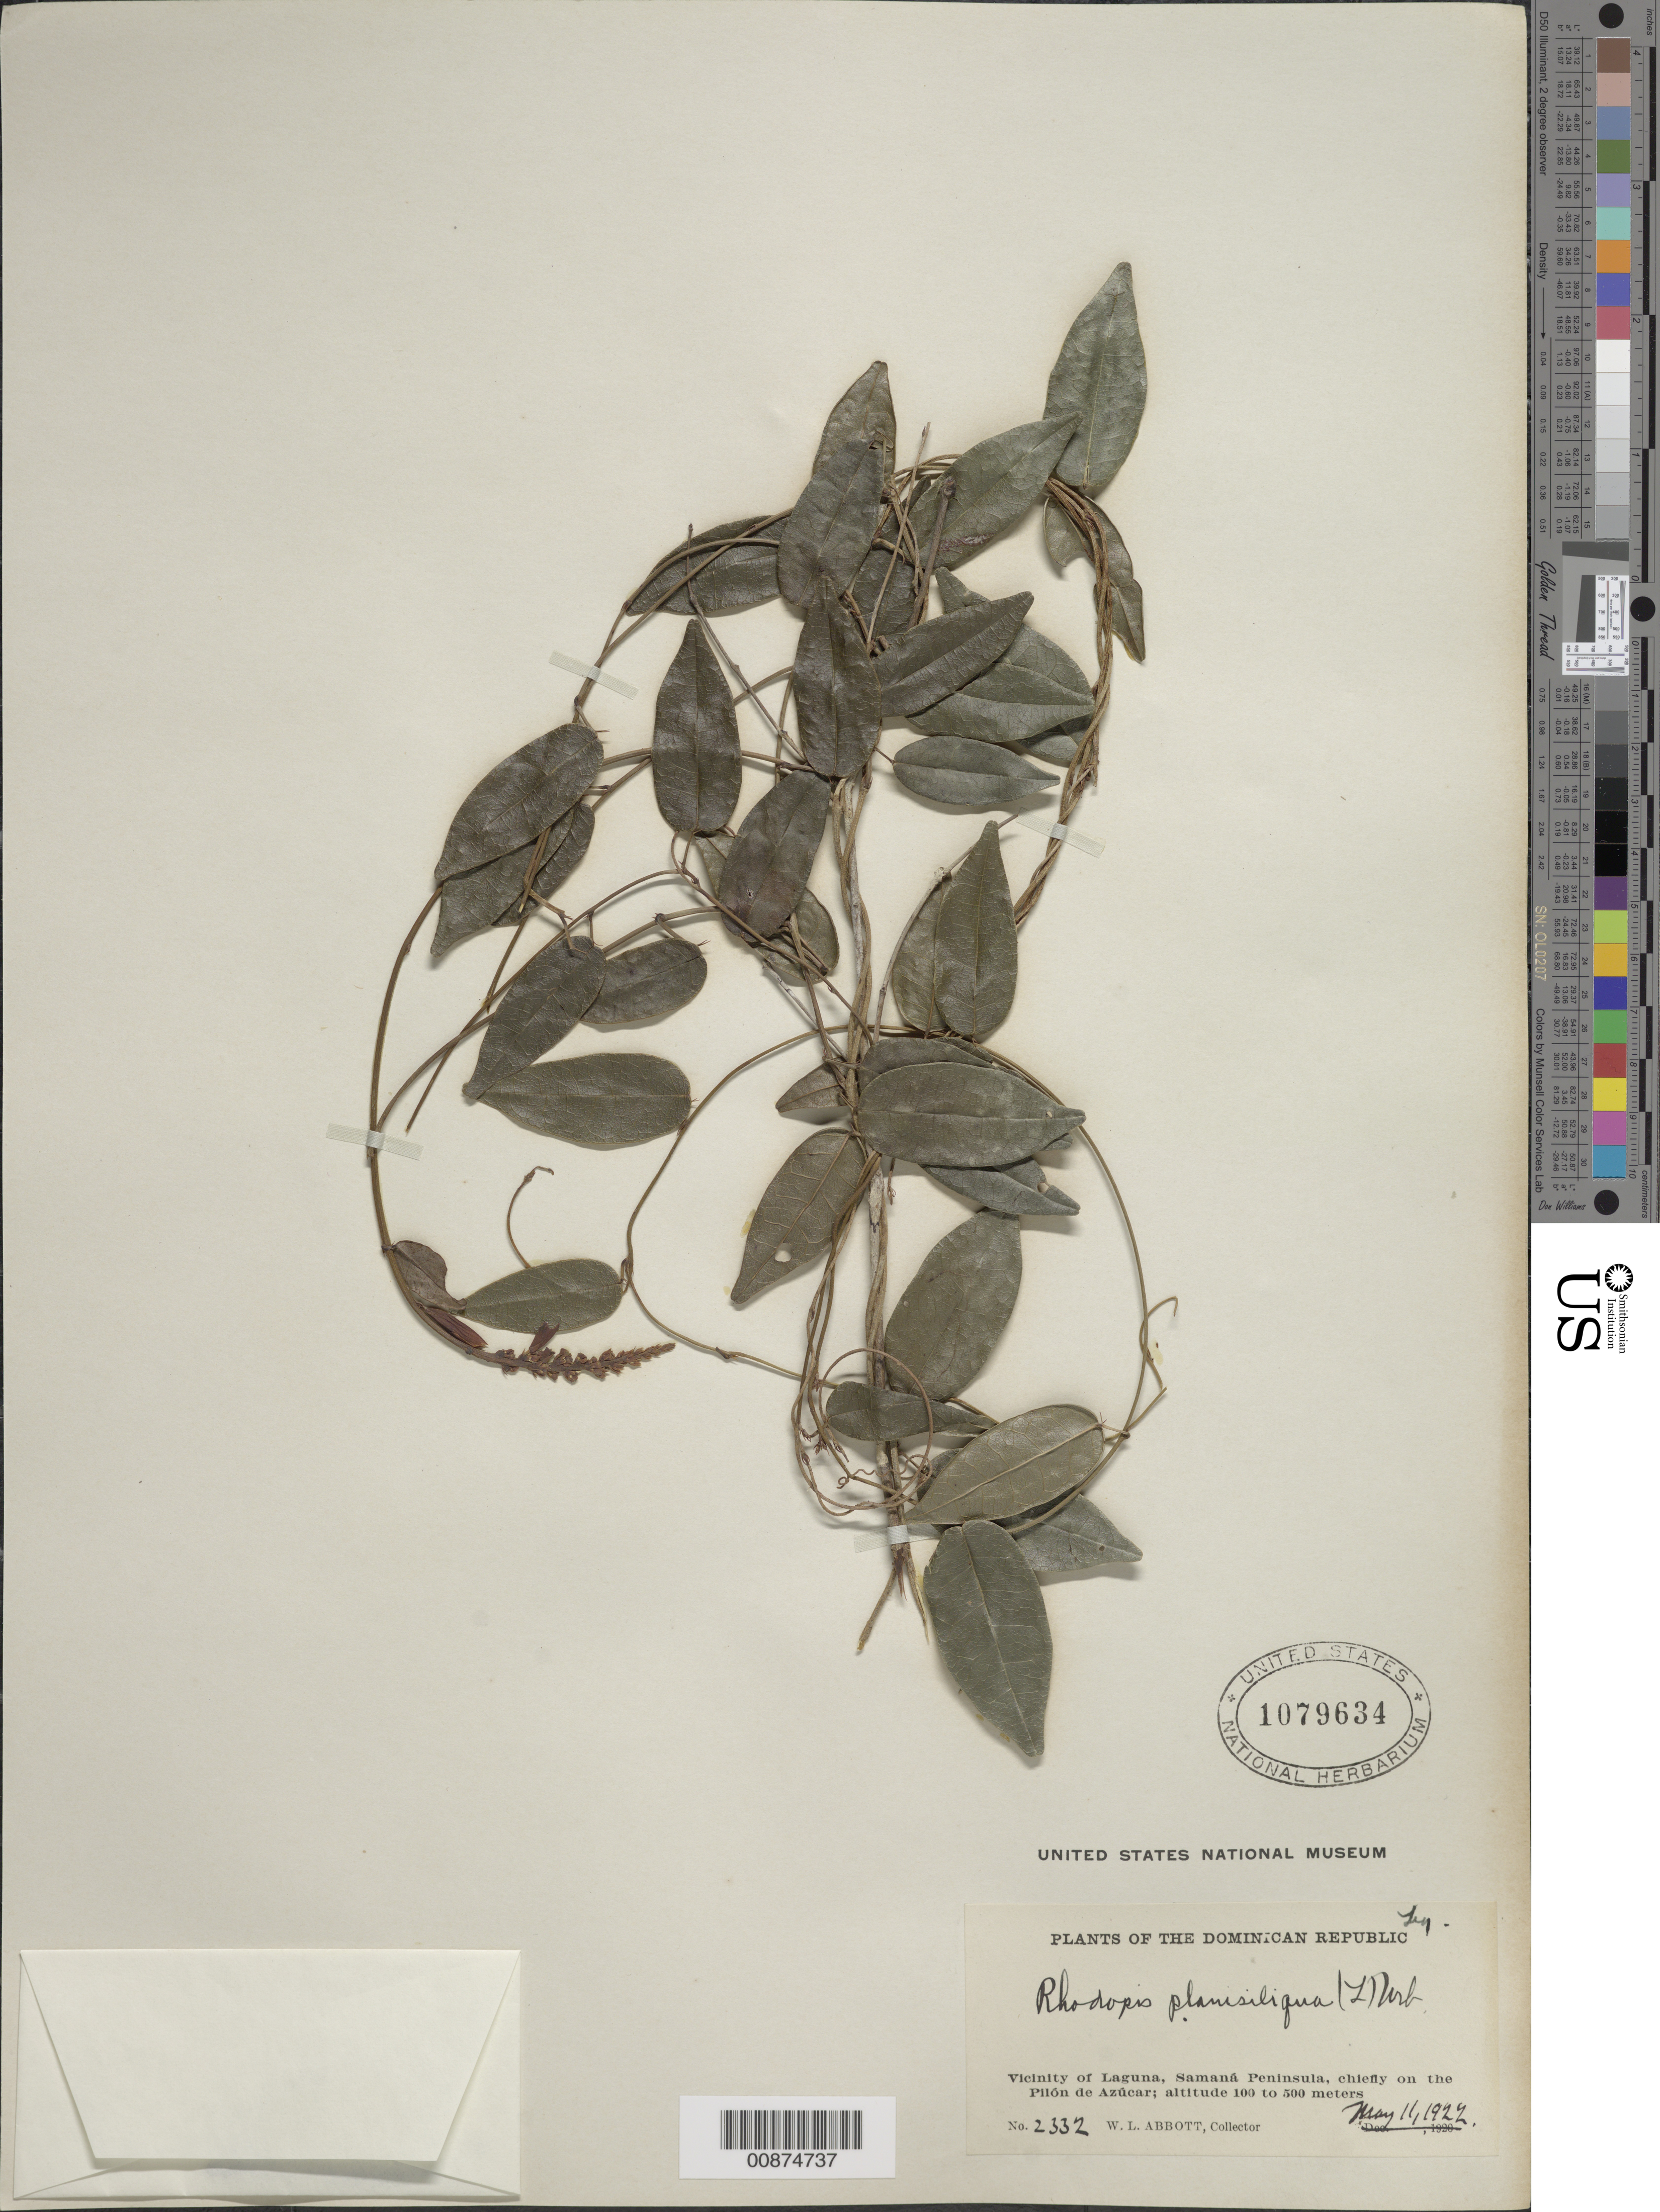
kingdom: Plantae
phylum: Tracheophyta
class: Magnoliopsida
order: Fabales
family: Fabaceae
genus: Rhodopis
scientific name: Rhodopis planisiliqua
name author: (L.) Urb.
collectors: W. L. Abbott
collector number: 2332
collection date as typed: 11 May 1922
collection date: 1922-05-11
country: Dominican Republic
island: Hispaniola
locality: Vicinity of Laguna, Samaná Peninsula, chiefly on the Pilón de Azúcar.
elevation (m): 100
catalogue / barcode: US 1079634